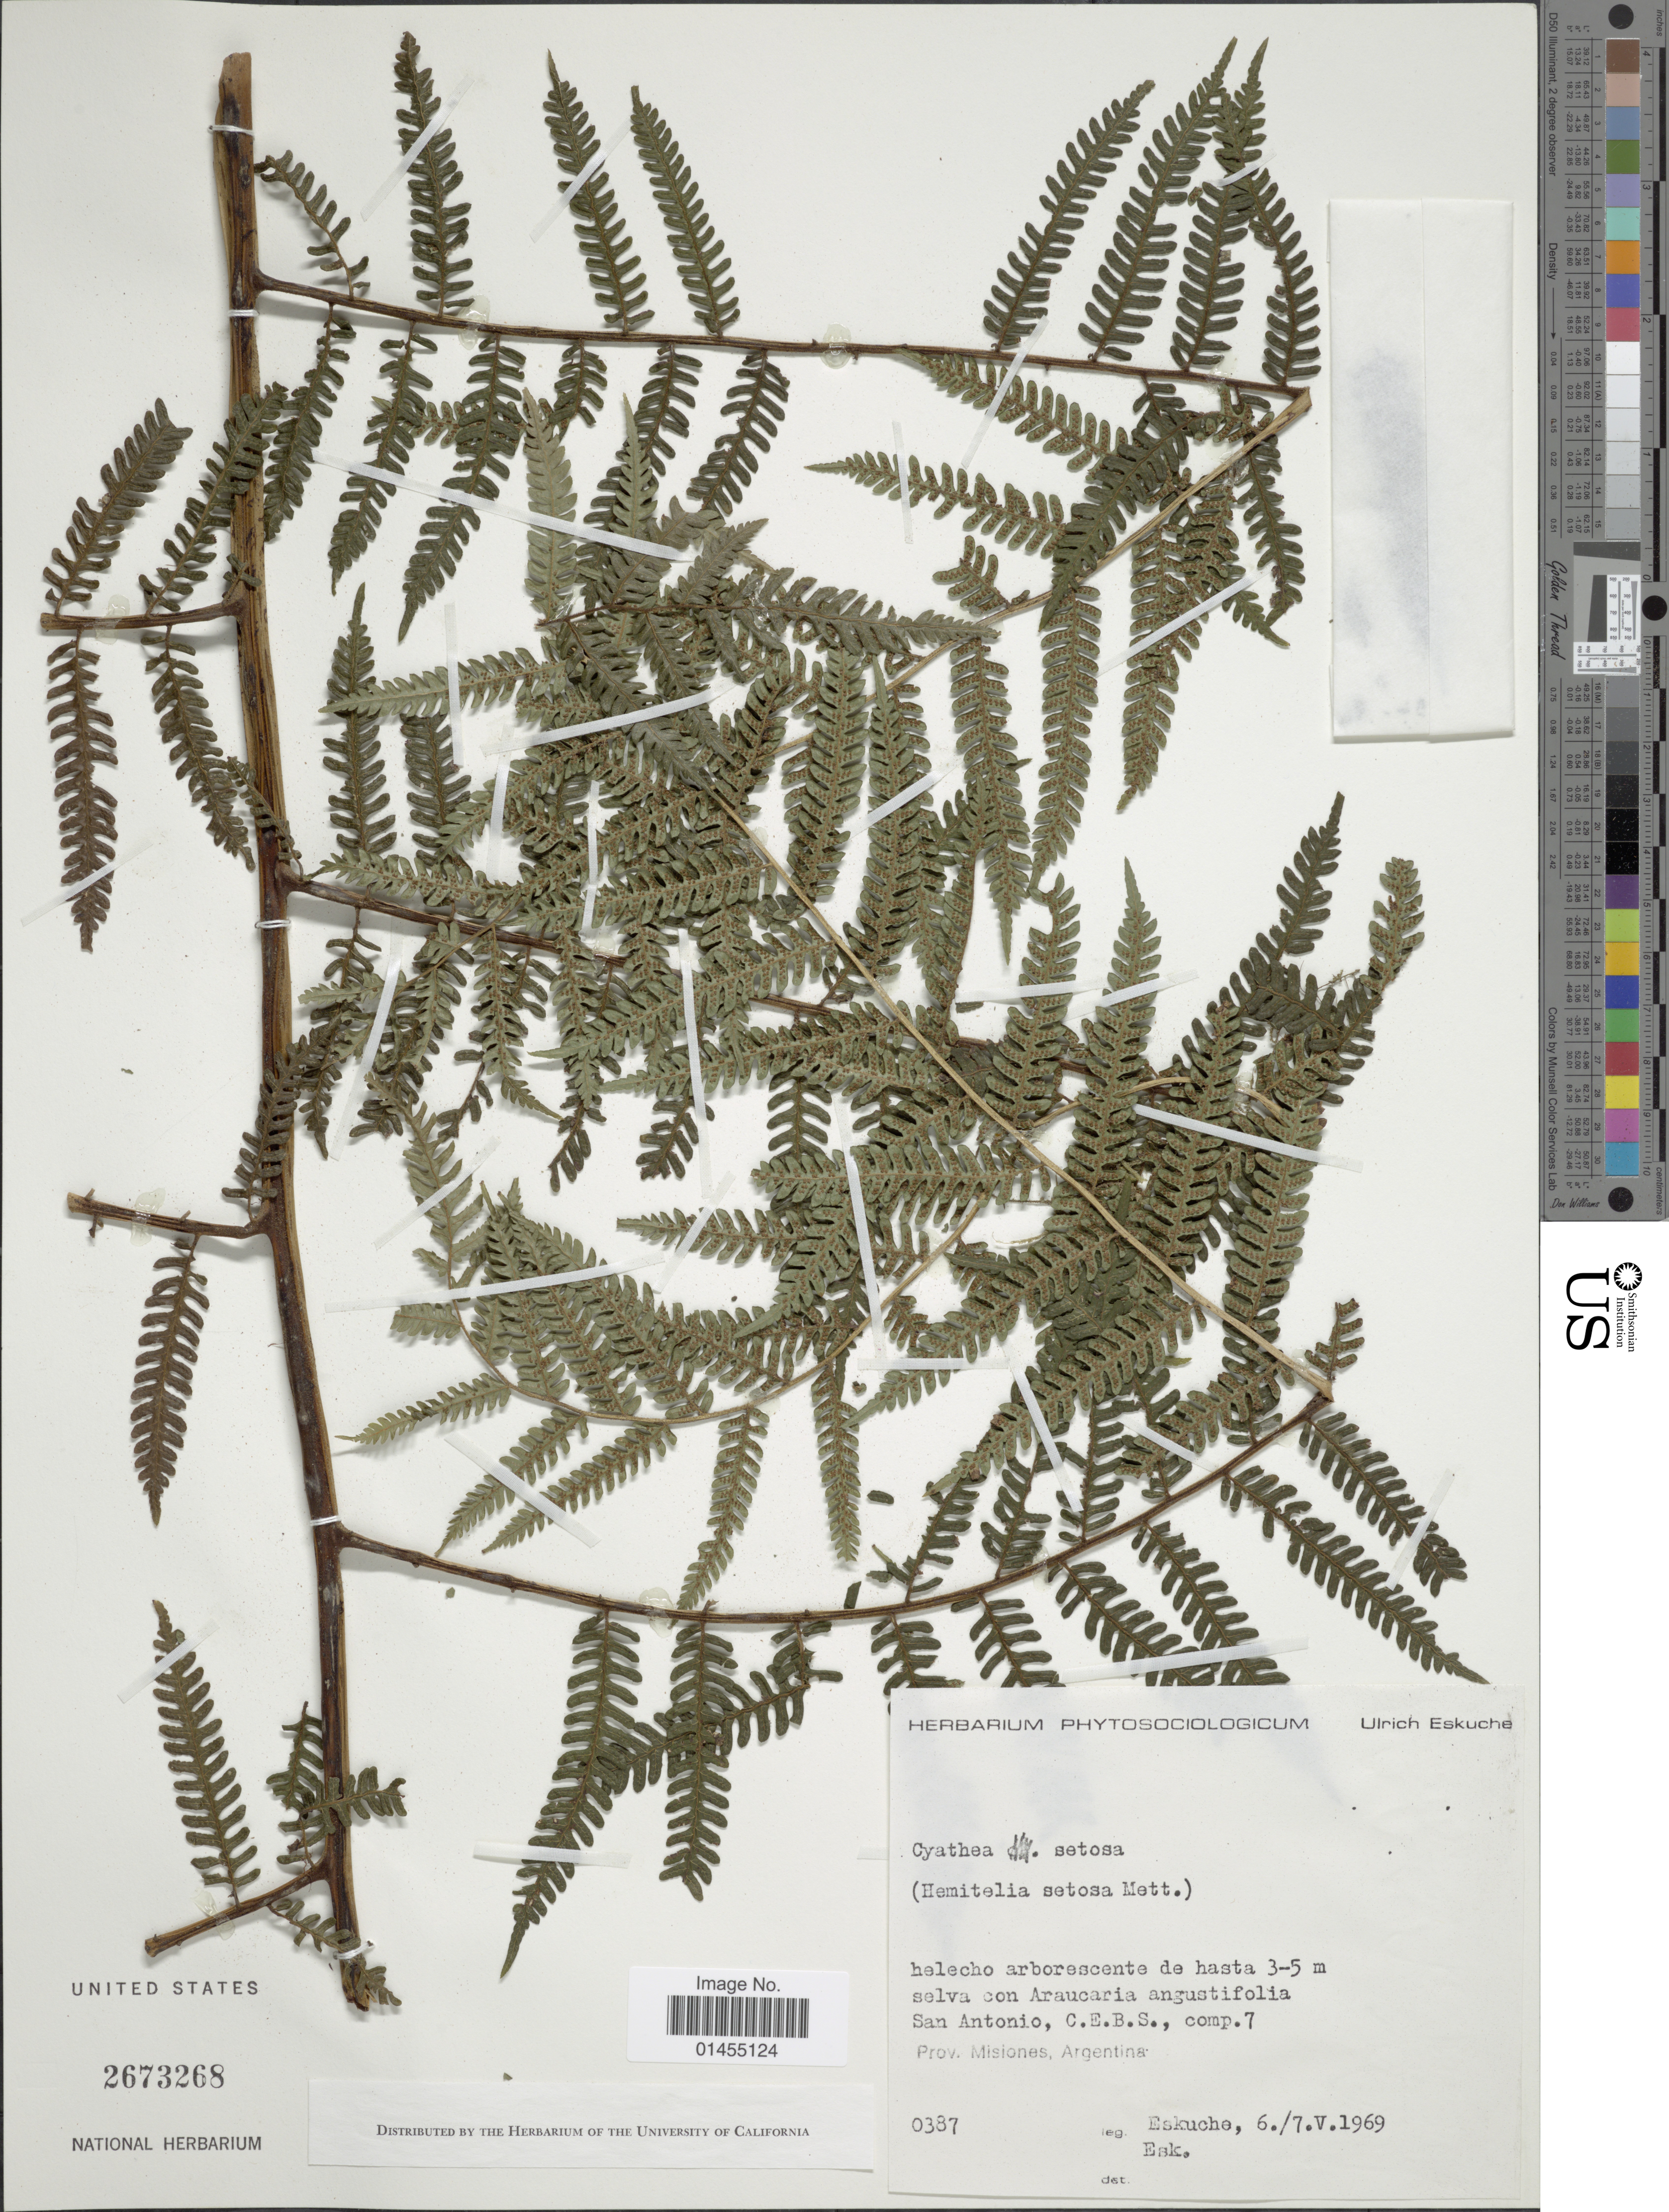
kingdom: Plantae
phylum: Tracheophyta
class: Polypodiopsida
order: Cyatheales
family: Cyatheaceae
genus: Alsophila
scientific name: Alsophila setosa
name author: (Kaulf.) D.S. Conant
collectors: U. G. Eskuche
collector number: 0387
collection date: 1969-05-06/1969-05-07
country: Argentina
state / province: Misiones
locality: Helecho arborescente de hasta 3-5m selva con Araucaria angustifolia San Antonio, C.E.B.S., comp. 7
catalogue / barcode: US 2673268